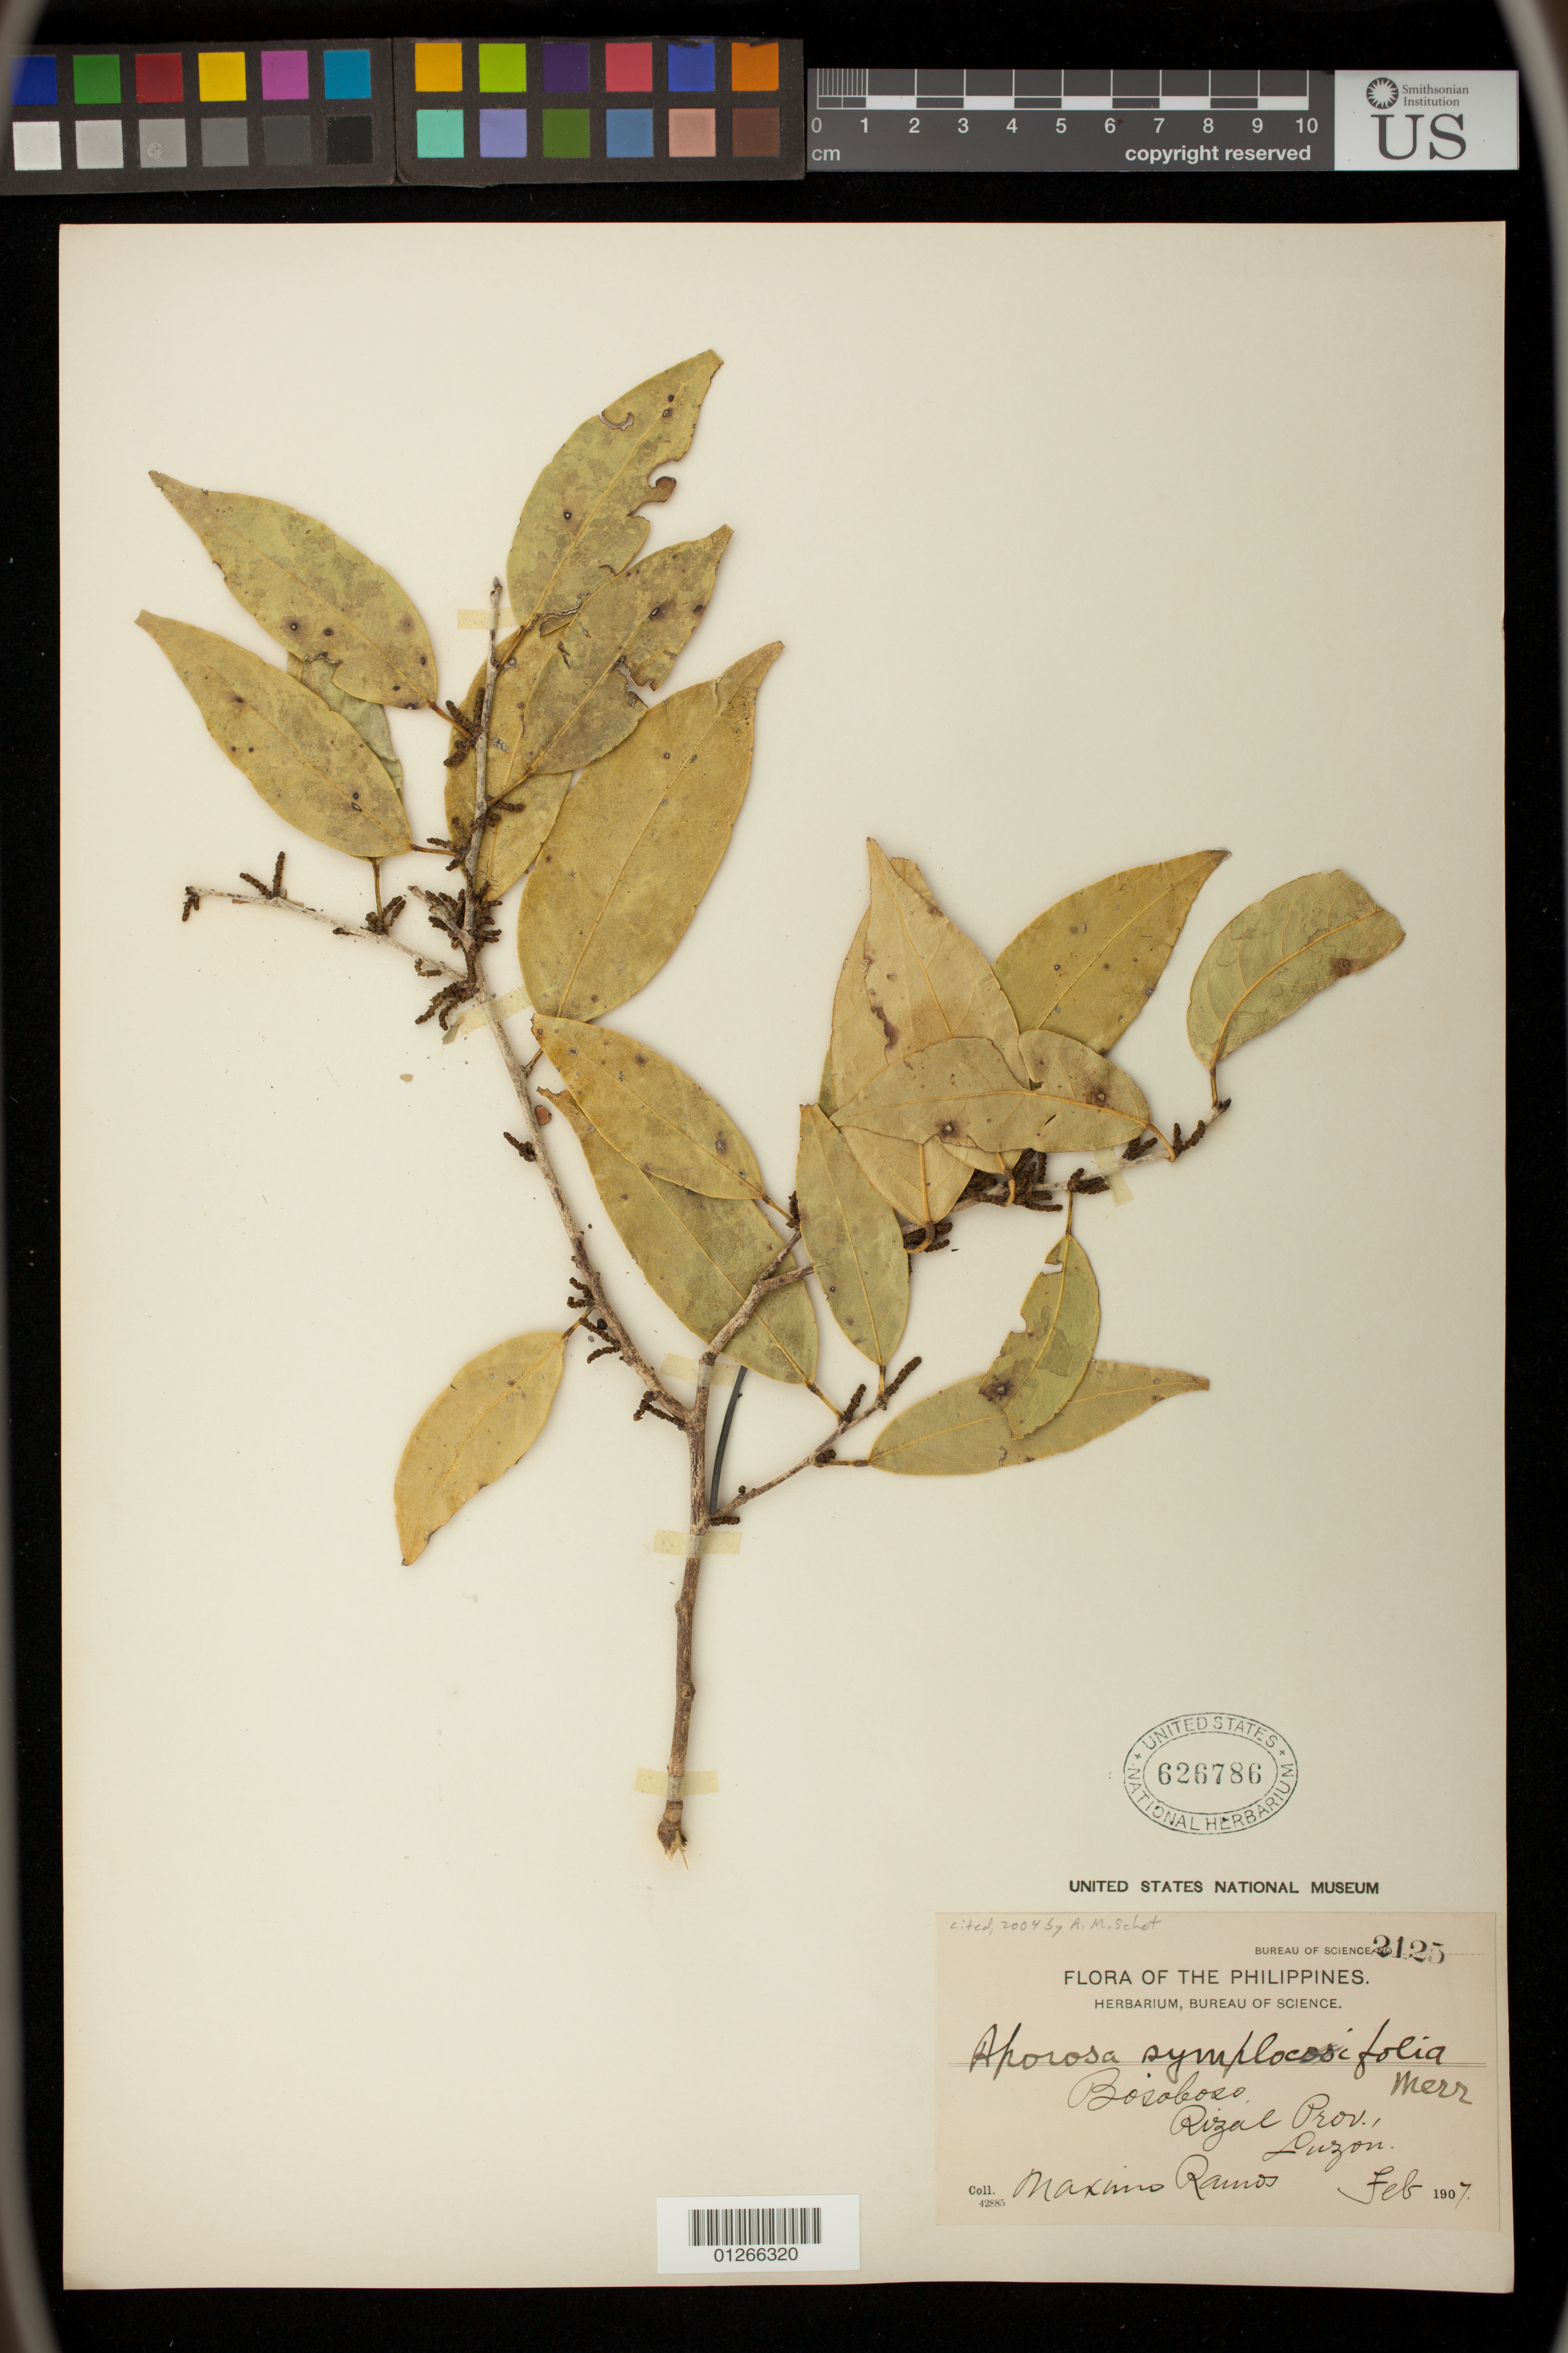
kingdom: Plantae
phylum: Tracheophyta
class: Magnoliopsida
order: Malpighiales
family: Phyllanthaceae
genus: Aporosa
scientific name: Aporosa symplocifolia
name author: Merr.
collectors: M. Ramos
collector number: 2125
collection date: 1907-02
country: Philippines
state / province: Calabarzon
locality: Bosoboso, Rizal Province, Luzon